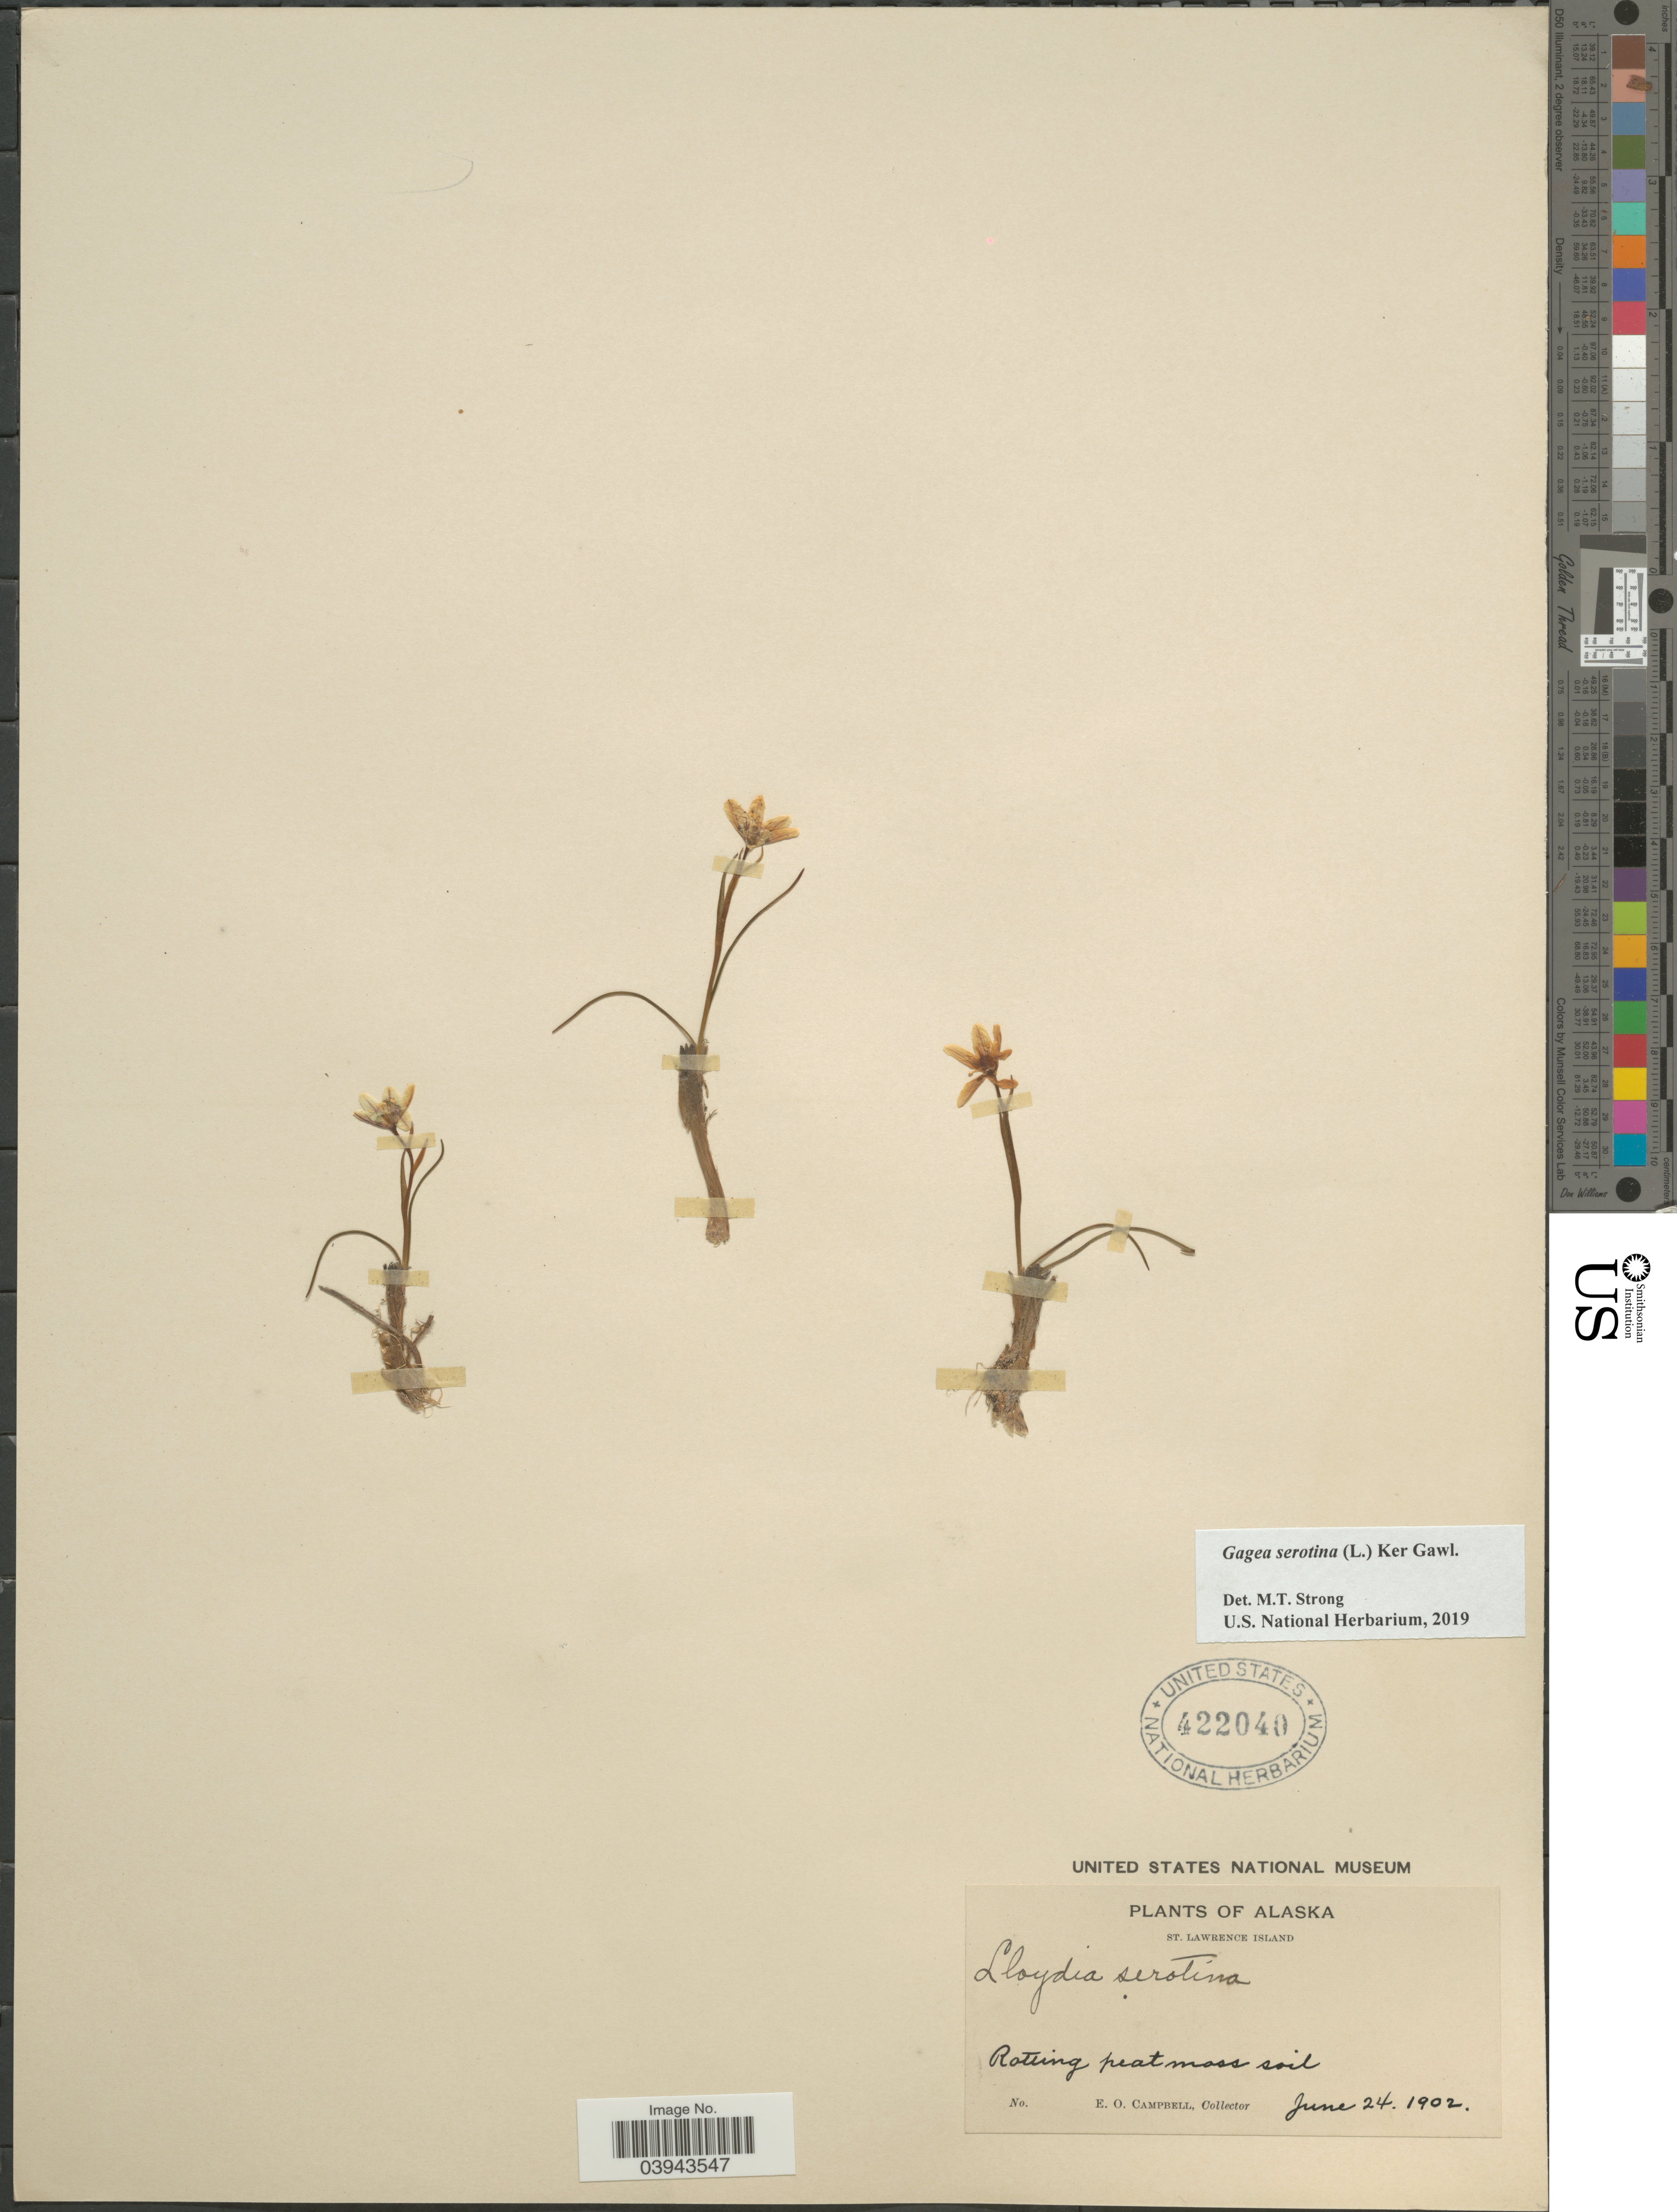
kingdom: Plantae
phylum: Tracheophyta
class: Liliopsida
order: Liliales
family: Liliaceae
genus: Lloydia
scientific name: Lloydia serotina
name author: (L.) Salisb. ex Rchb.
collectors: E. Campbell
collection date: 1902-06-24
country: United States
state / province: Alaska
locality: St. Lawrence Island.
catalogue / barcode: US 422040